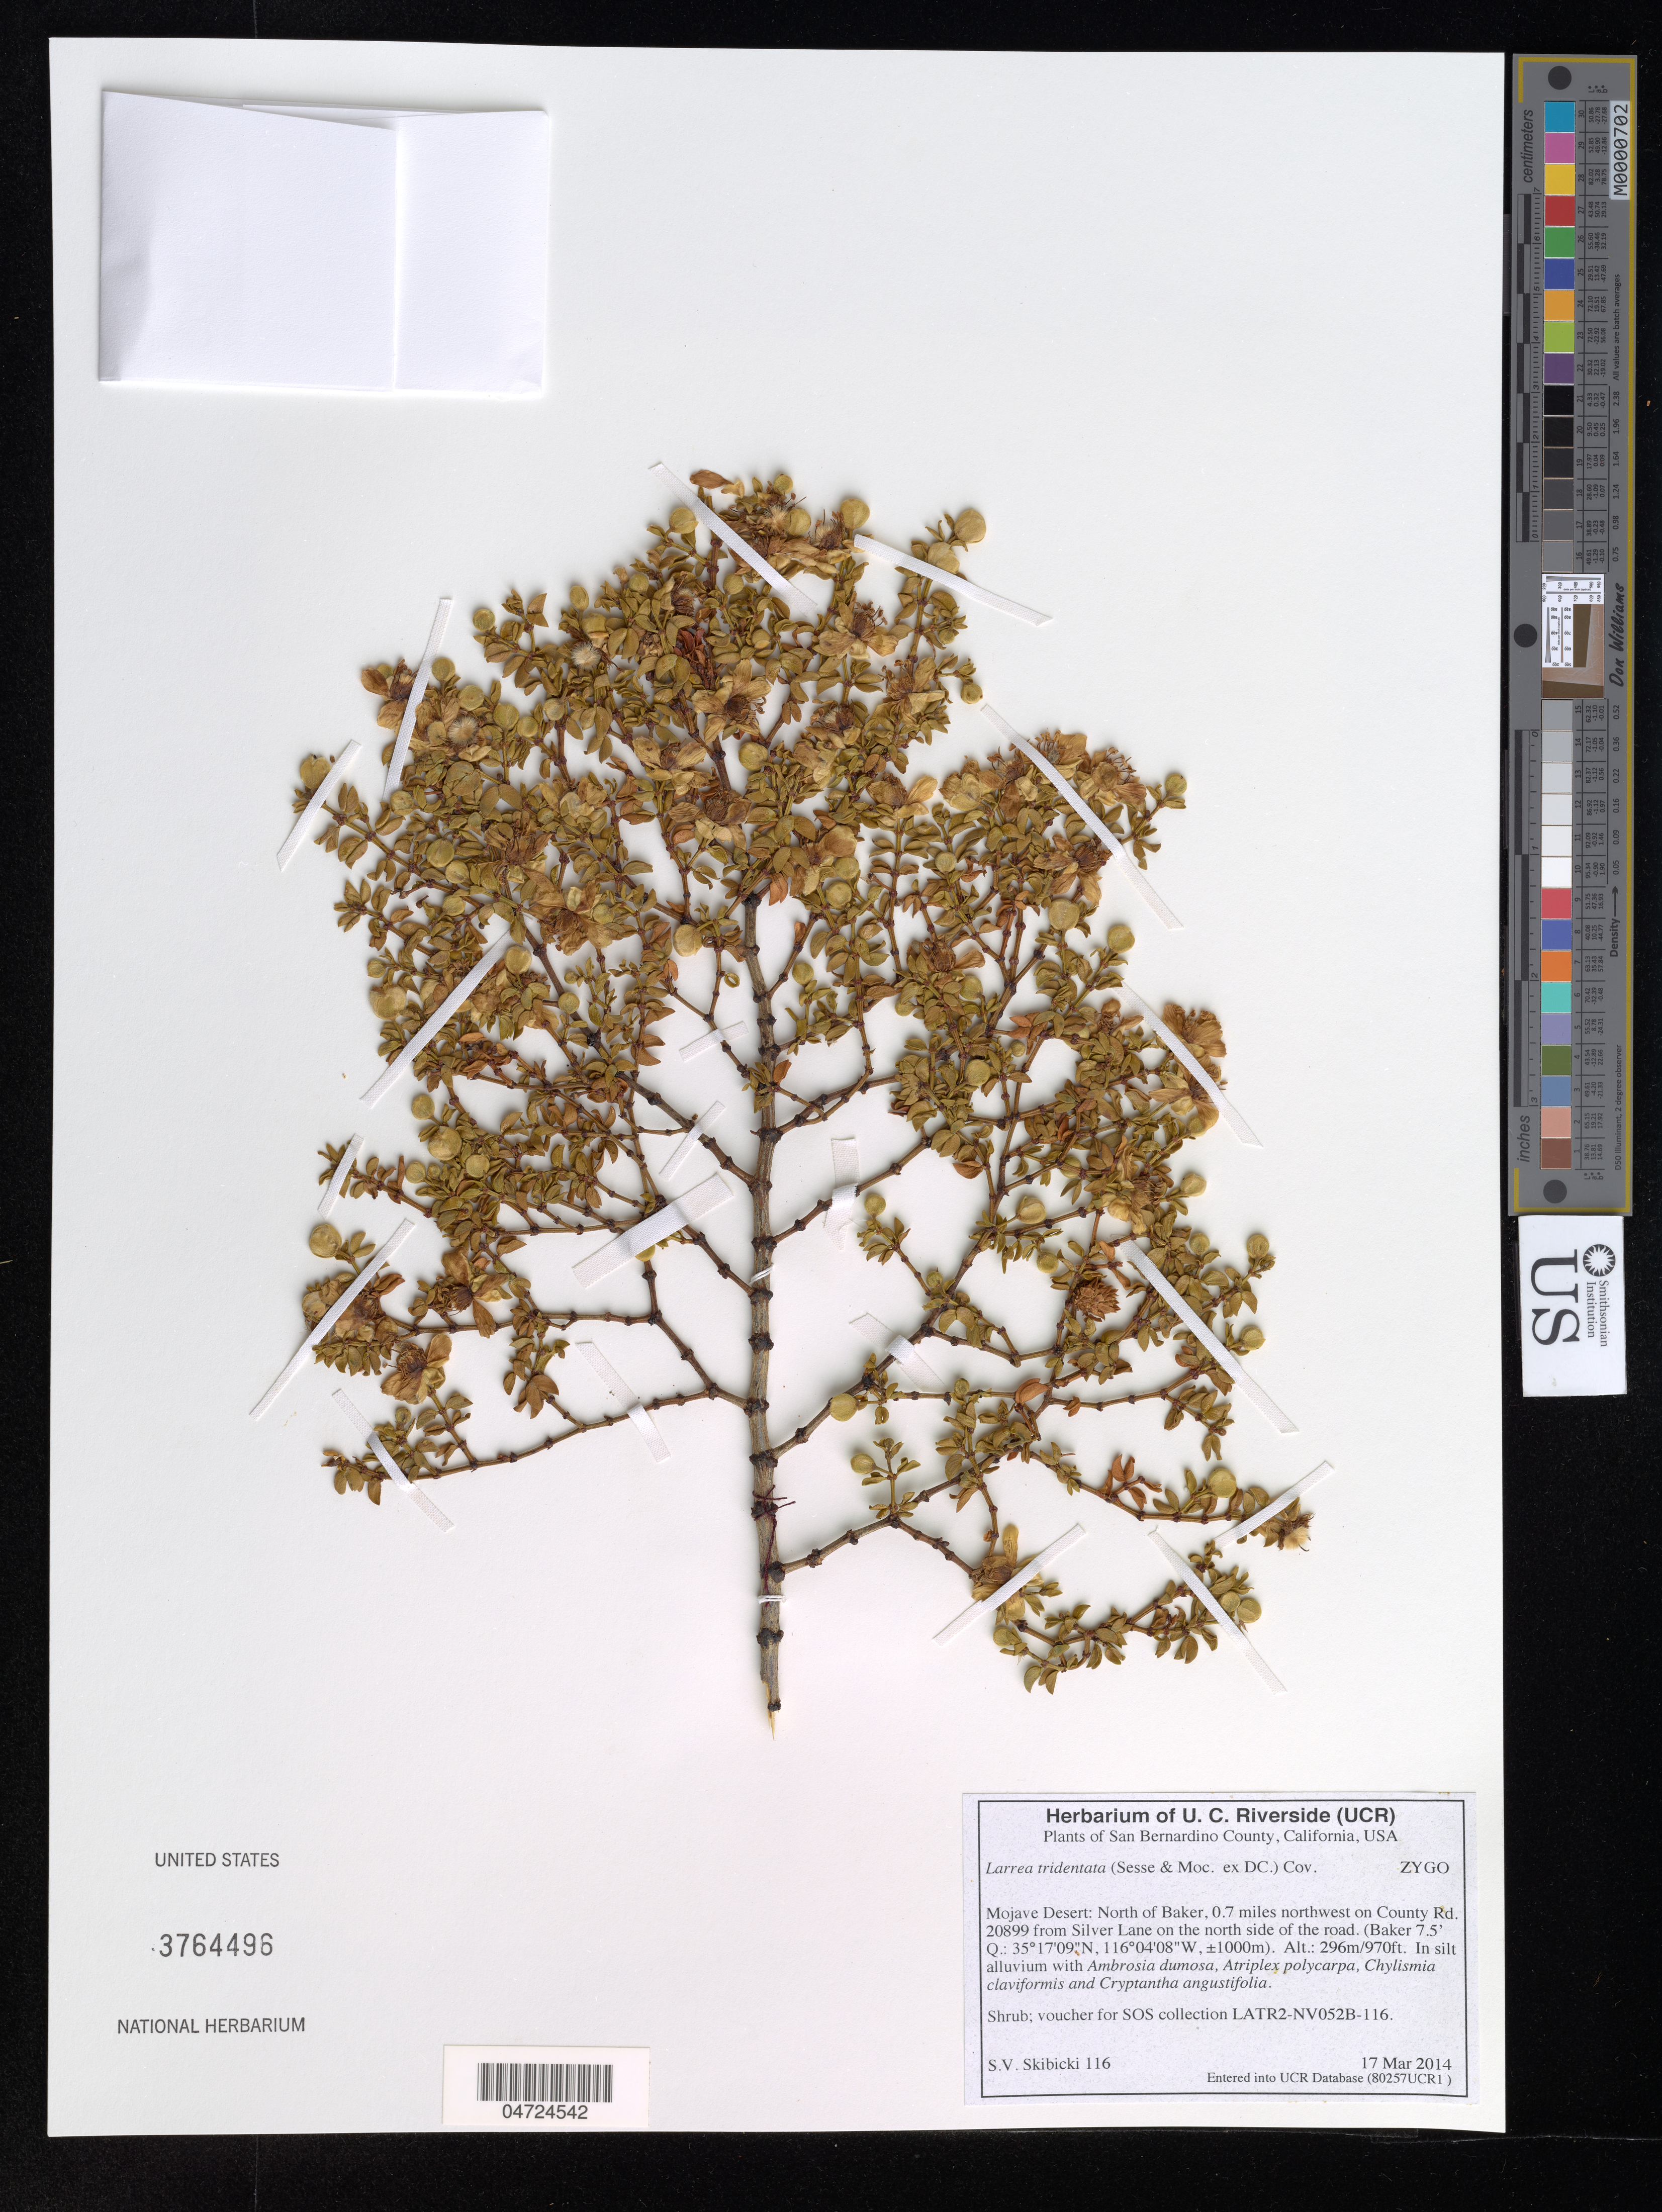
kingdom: Plantae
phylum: Tracheophyta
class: Magnoliopsida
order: Zygophyllales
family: Zygophyllaceae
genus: Larrea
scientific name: Larrea tridentata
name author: (Sessé & Moc. ex DC.) Coville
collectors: S. Skibicki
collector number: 116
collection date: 2014-03-17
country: United States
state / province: California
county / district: San Bernardino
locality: San Bernardino County. Mojave Desert: North of Baker, 0.7 miles northwest on County Rd. 20899 from Silver Lane on the north side of the road. (Baker 7.5' Q. ± 1000m).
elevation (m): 296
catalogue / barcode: US 3764496